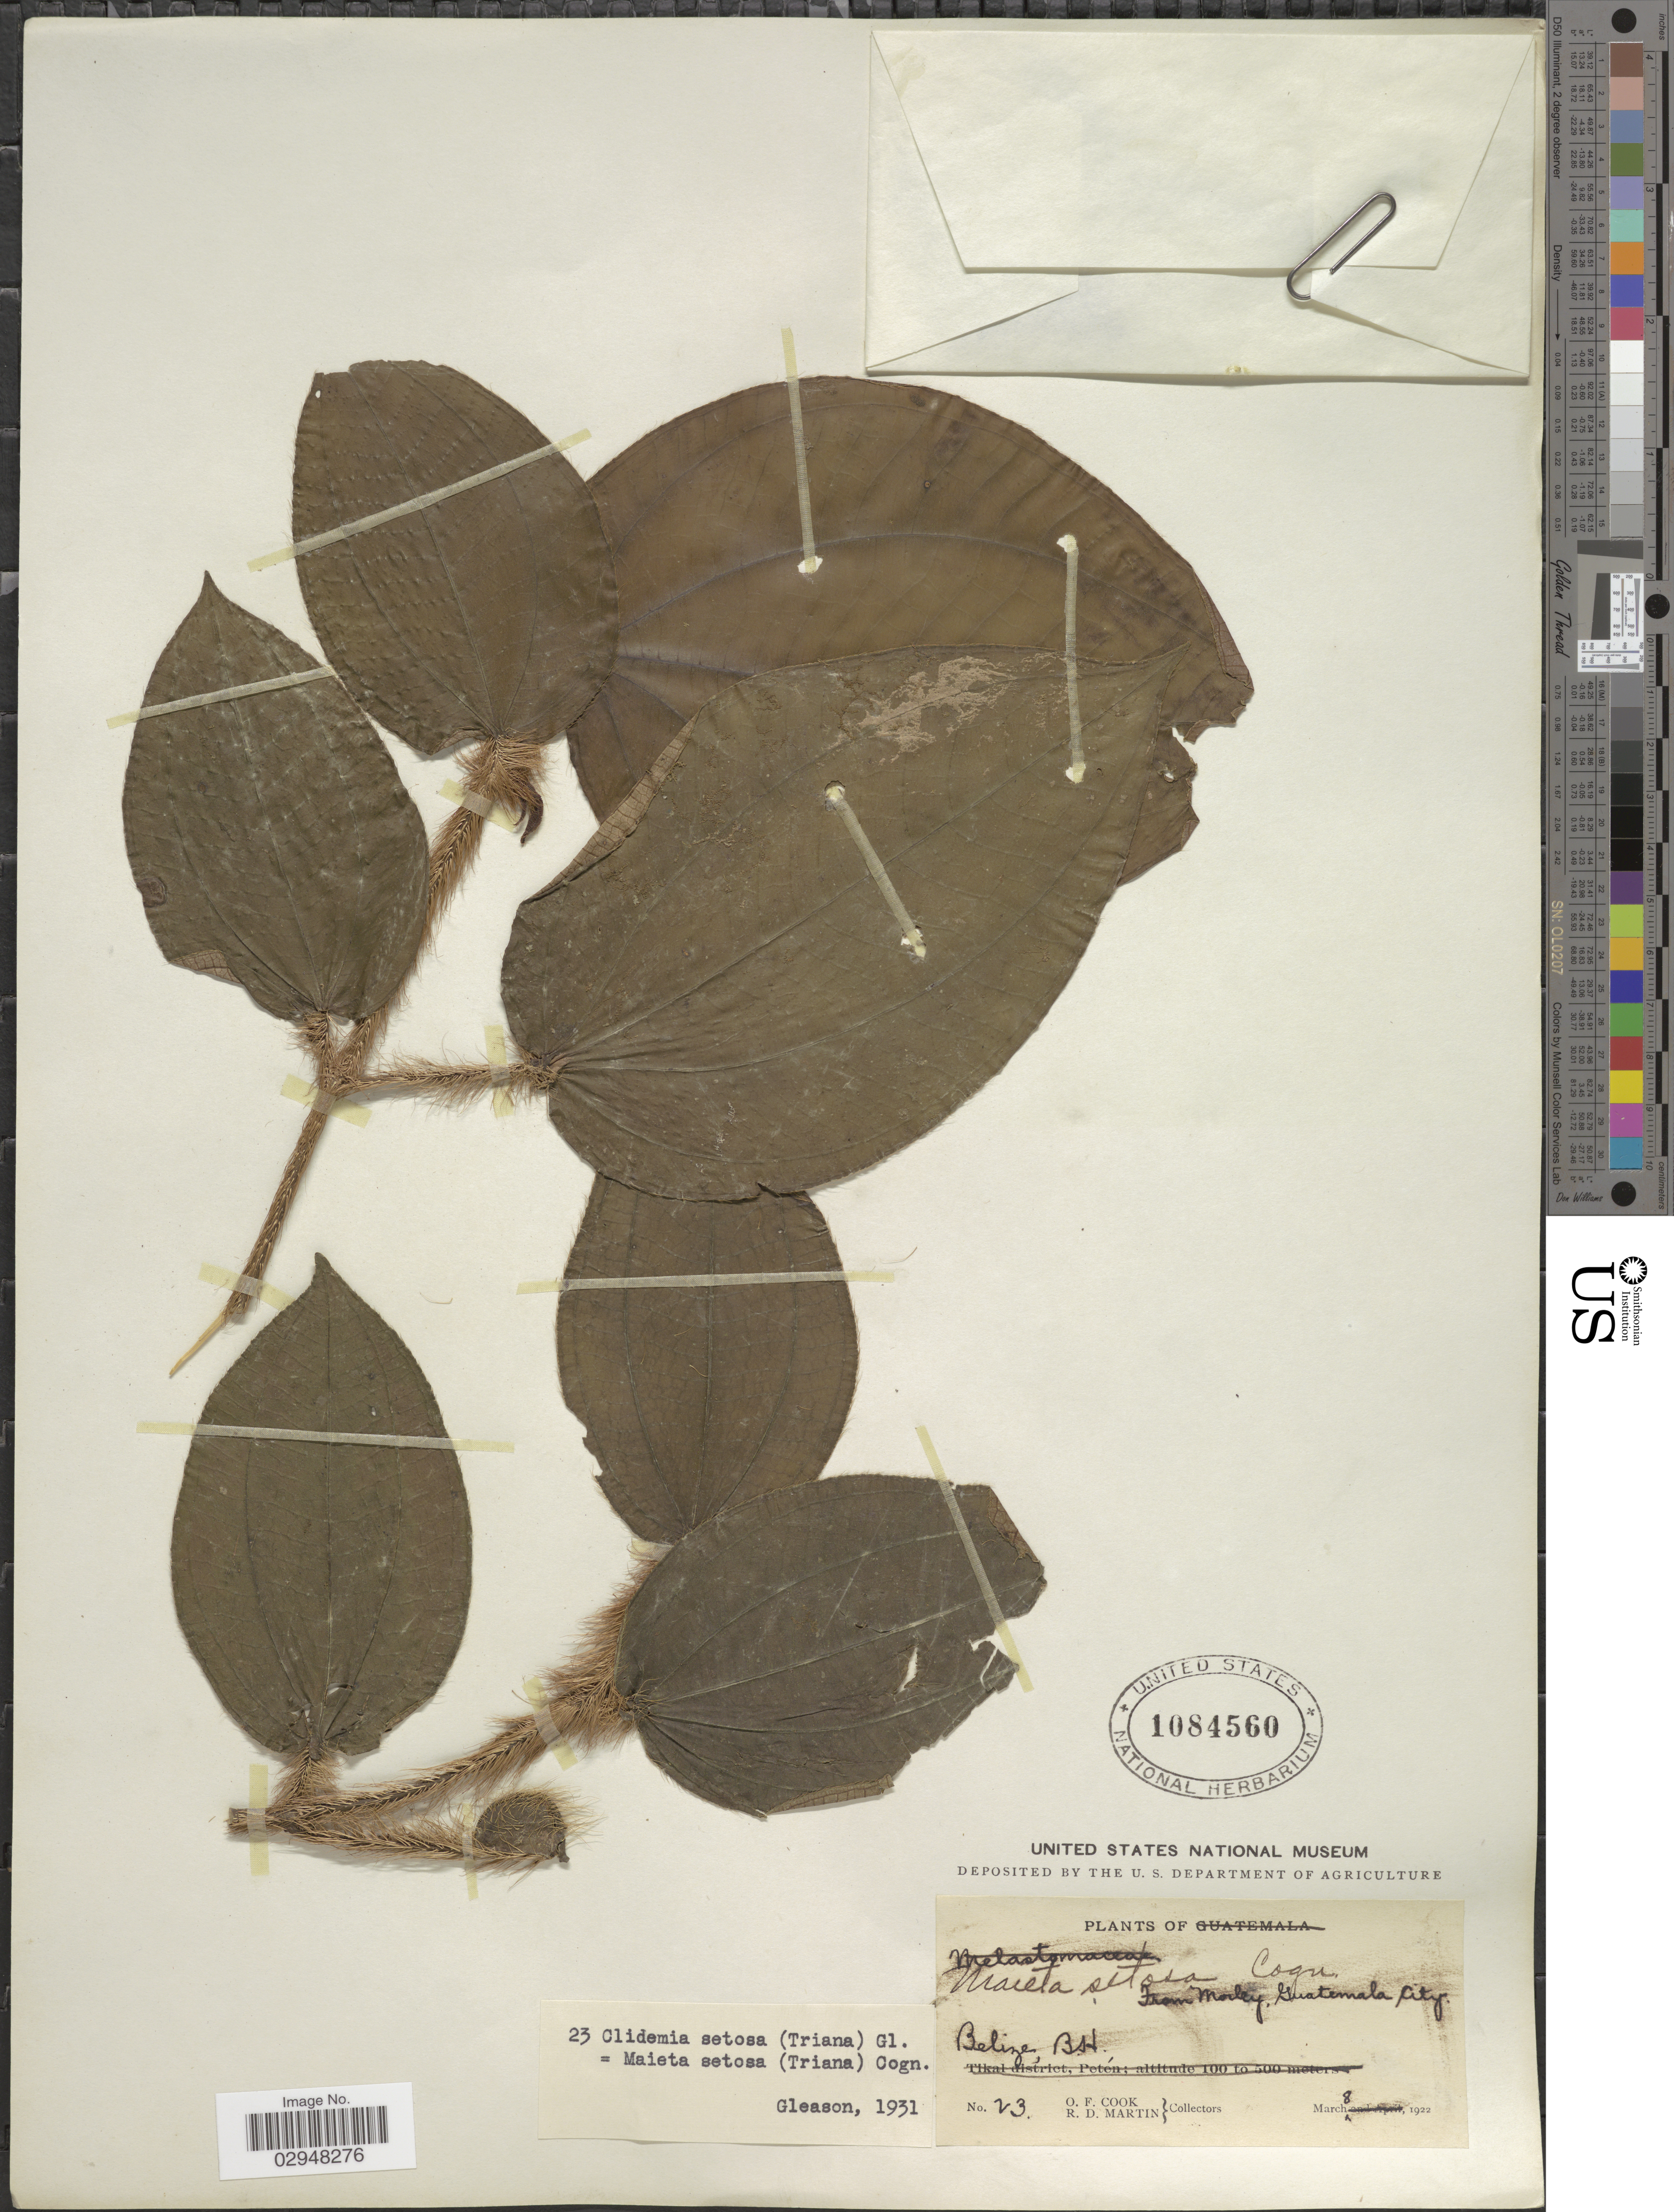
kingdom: Plantae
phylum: Tracheophyta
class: Magnoliopsida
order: Myrtales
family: Melastomataceae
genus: Clidemia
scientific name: Clidemia setosa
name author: (Triana) Gleason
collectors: O. F. Cook & R. D. Martin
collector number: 23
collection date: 1922-03-08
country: Belize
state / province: Belize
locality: Belize, B.H.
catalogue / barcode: US 1084560